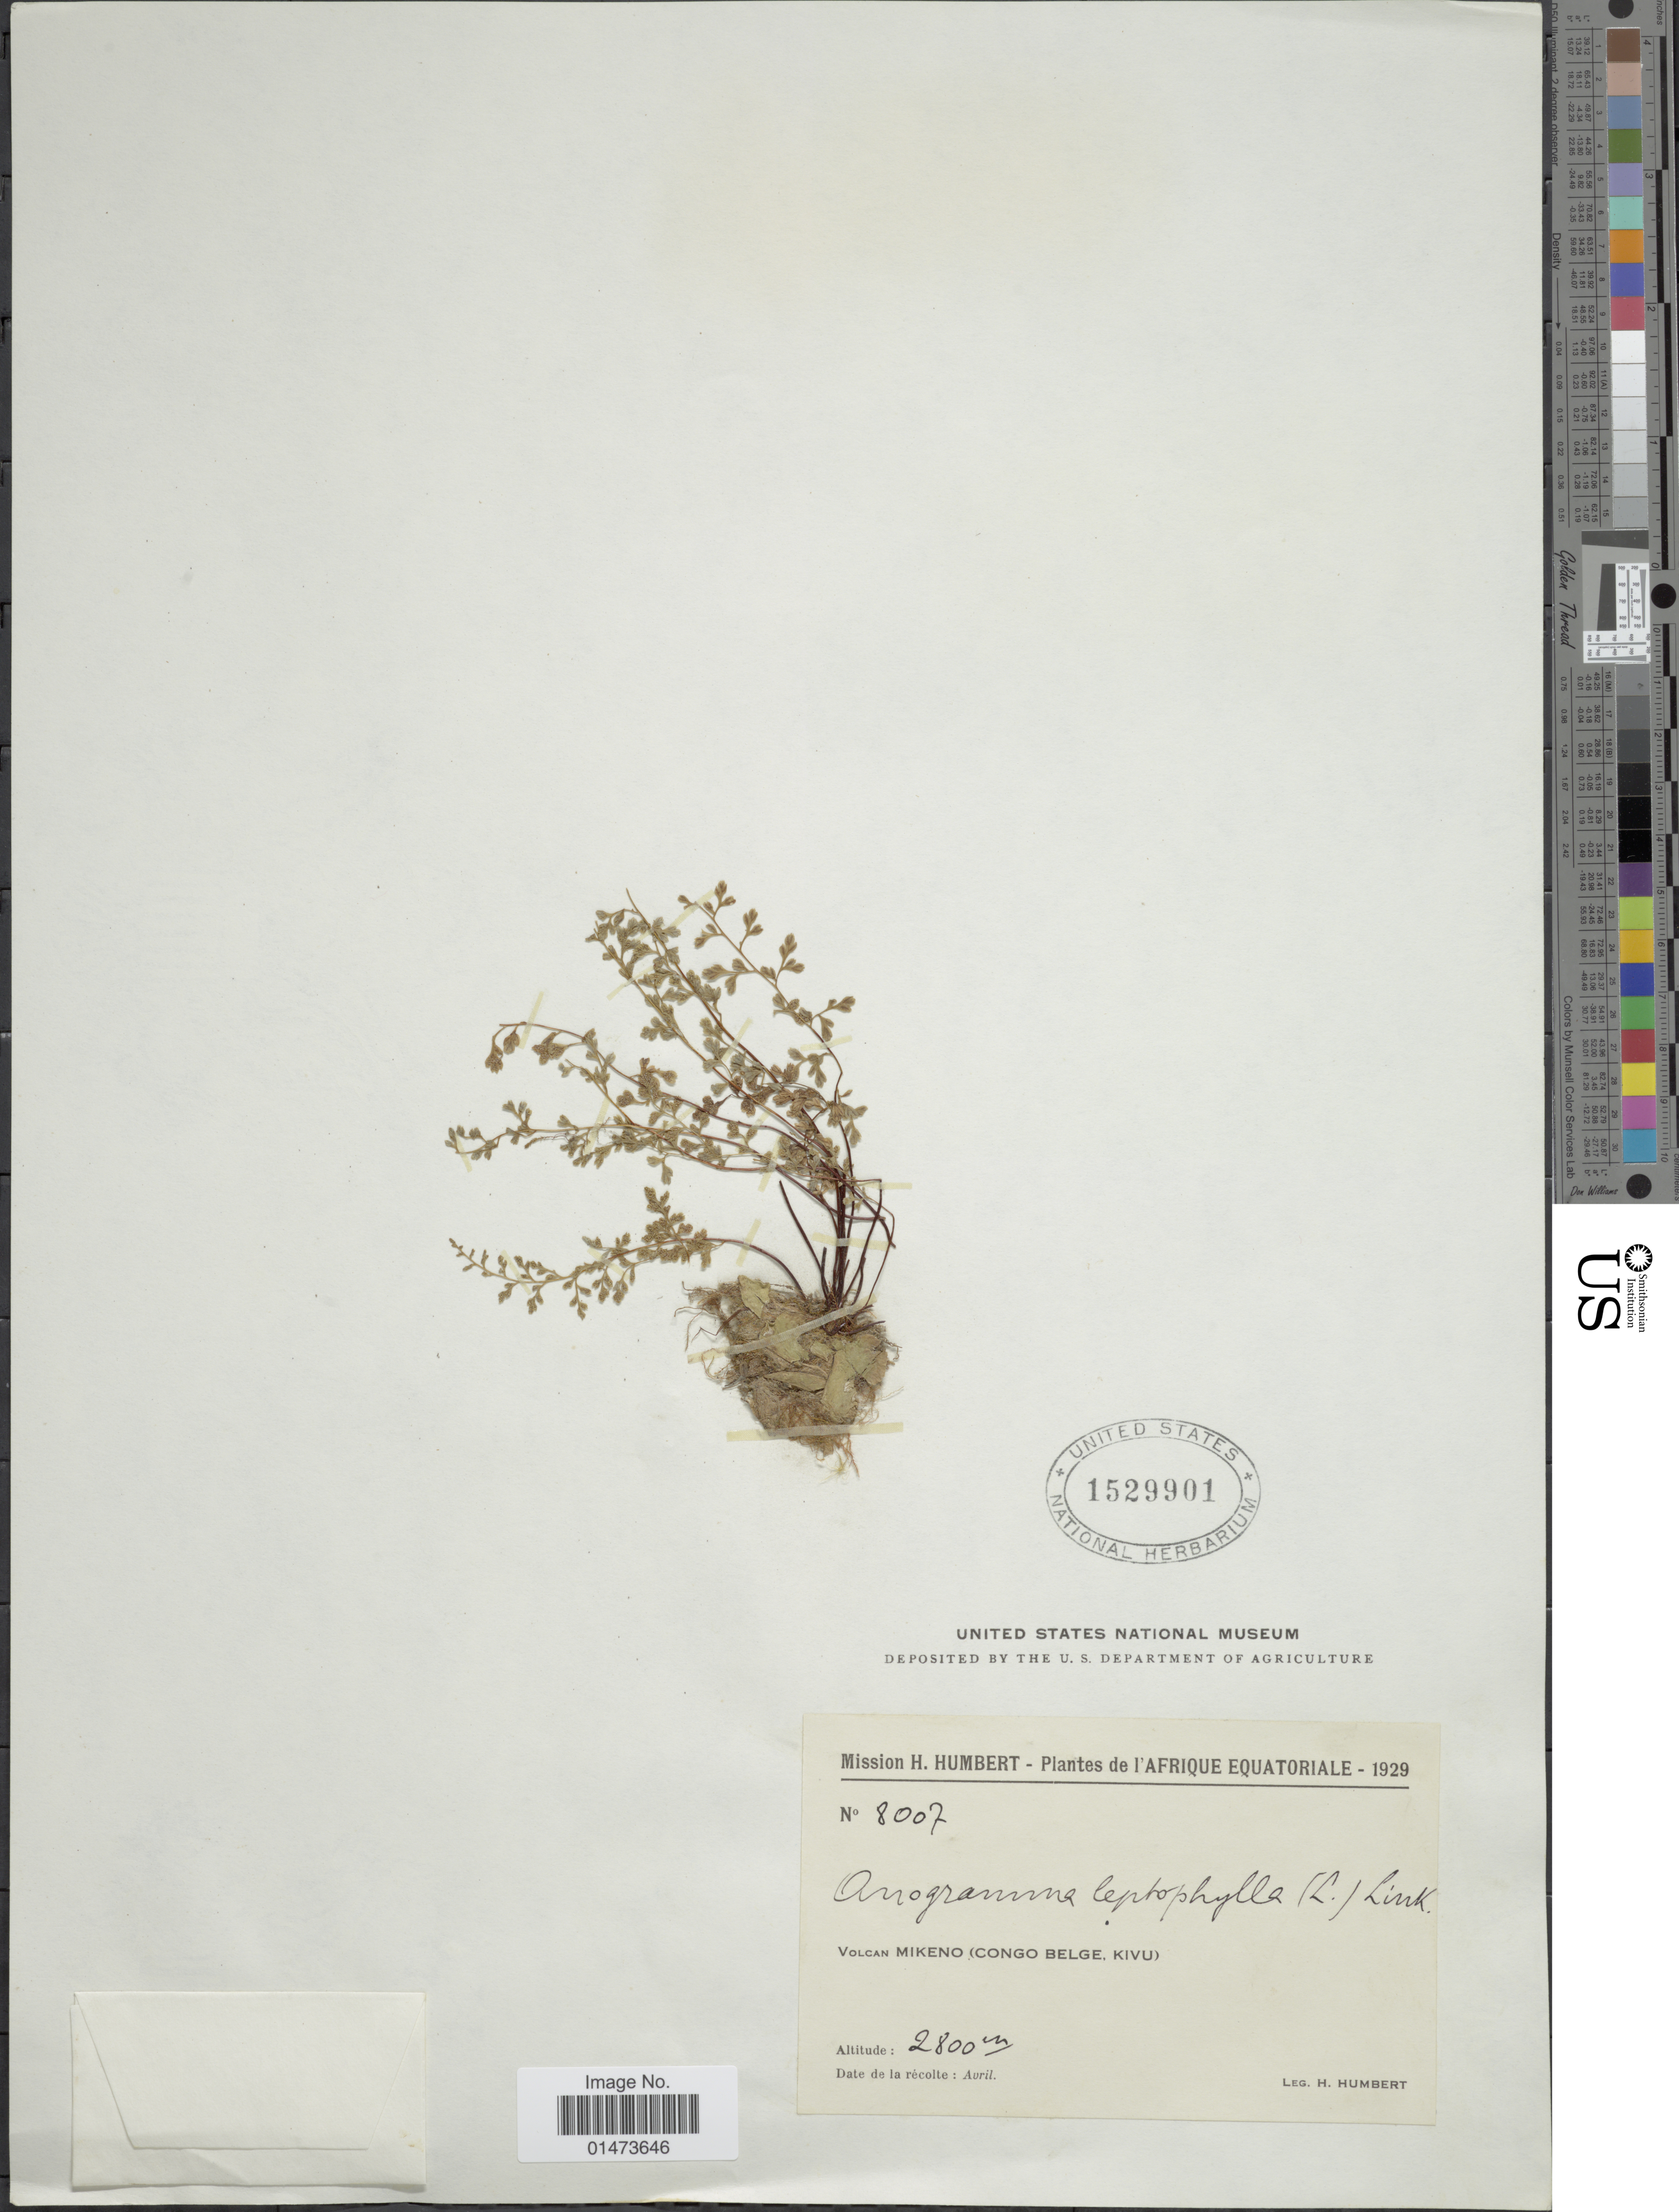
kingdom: Plantae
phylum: Tracheophyta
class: Polypodiopsida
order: Polypodiales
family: Pteridaceae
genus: Anogramma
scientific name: Anogramma leptophylla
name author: (L.) Link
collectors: H. Humbert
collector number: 8007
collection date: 1929-04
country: Congo, Democratic Republic of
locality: Volcan Mikeno (Kivu).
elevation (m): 2800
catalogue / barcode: US 1529901